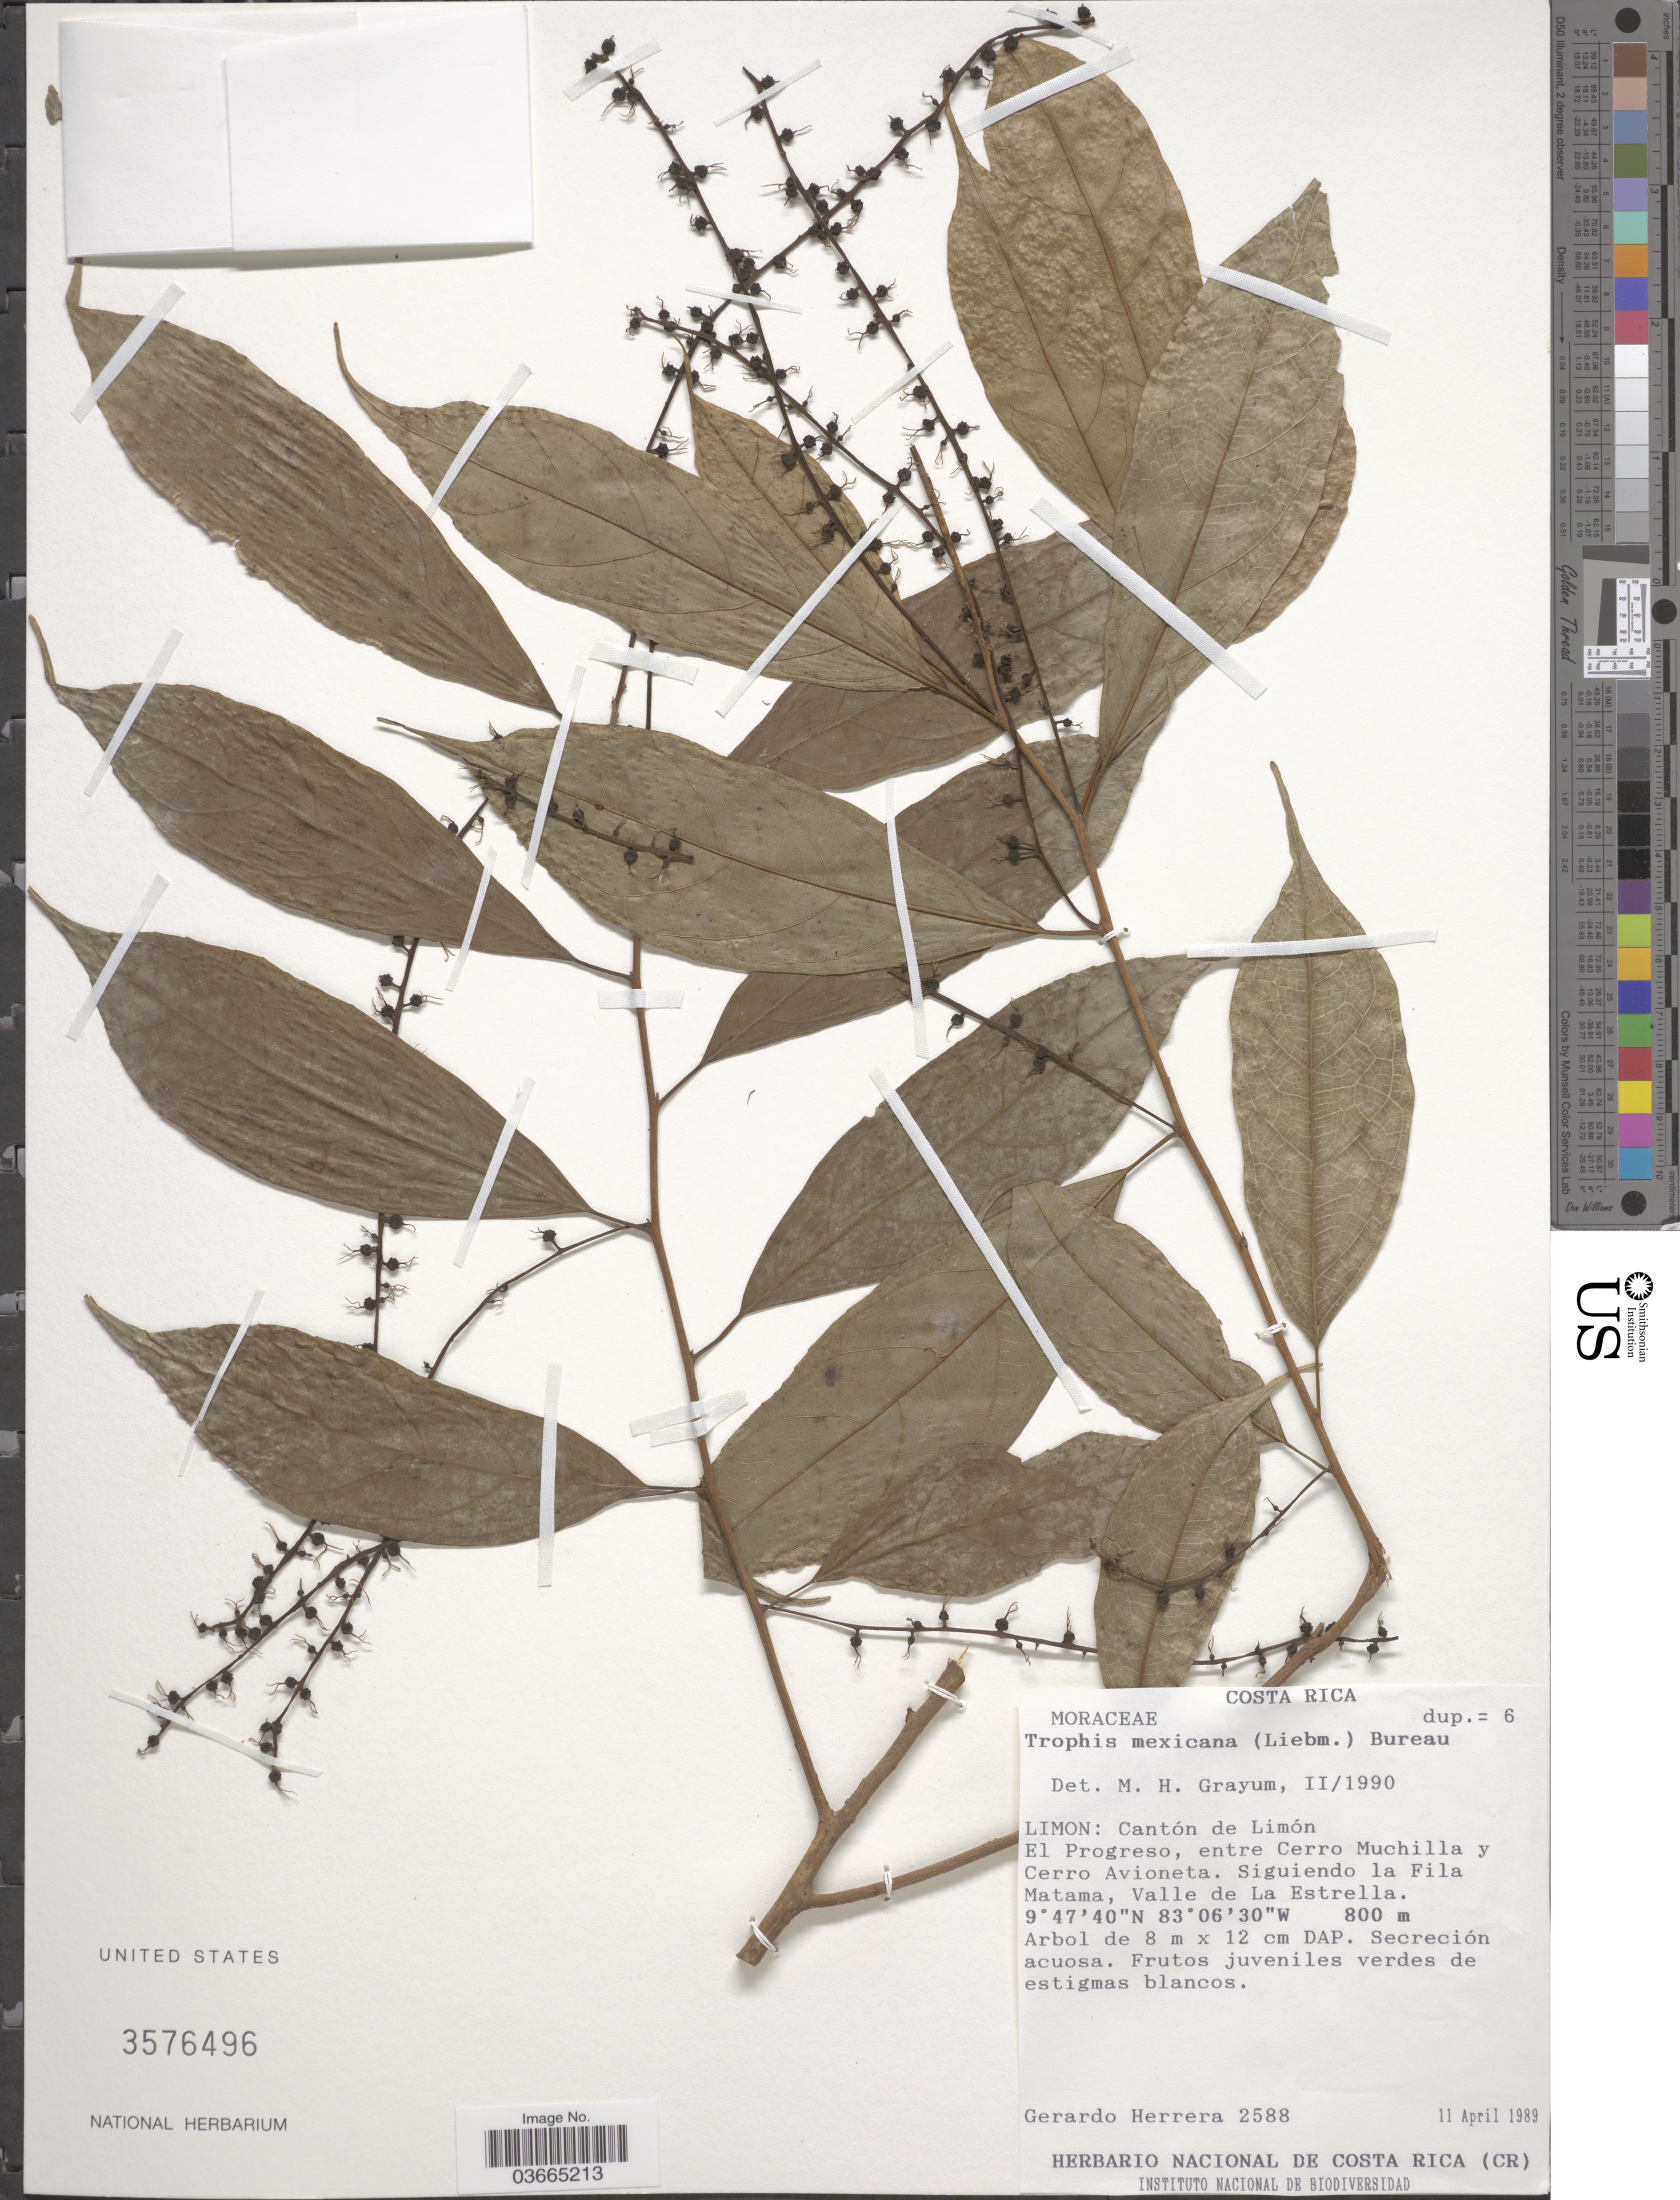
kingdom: Plantae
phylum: Tracheophyta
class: Magnoliopsida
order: Rosales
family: Moraceae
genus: Trophis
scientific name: Trophis mexicana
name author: (Liebm.) Bureau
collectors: G. Herrera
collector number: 2588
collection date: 1989-04-11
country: Costa Rica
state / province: Limón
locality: Cantón de Limón. El Progreso, entre Cerro Muchilla y Cerro Avioneta. Siguiendo la Fila Matama, Valle de La Estrella.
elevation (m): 800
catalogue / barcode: US 3576496